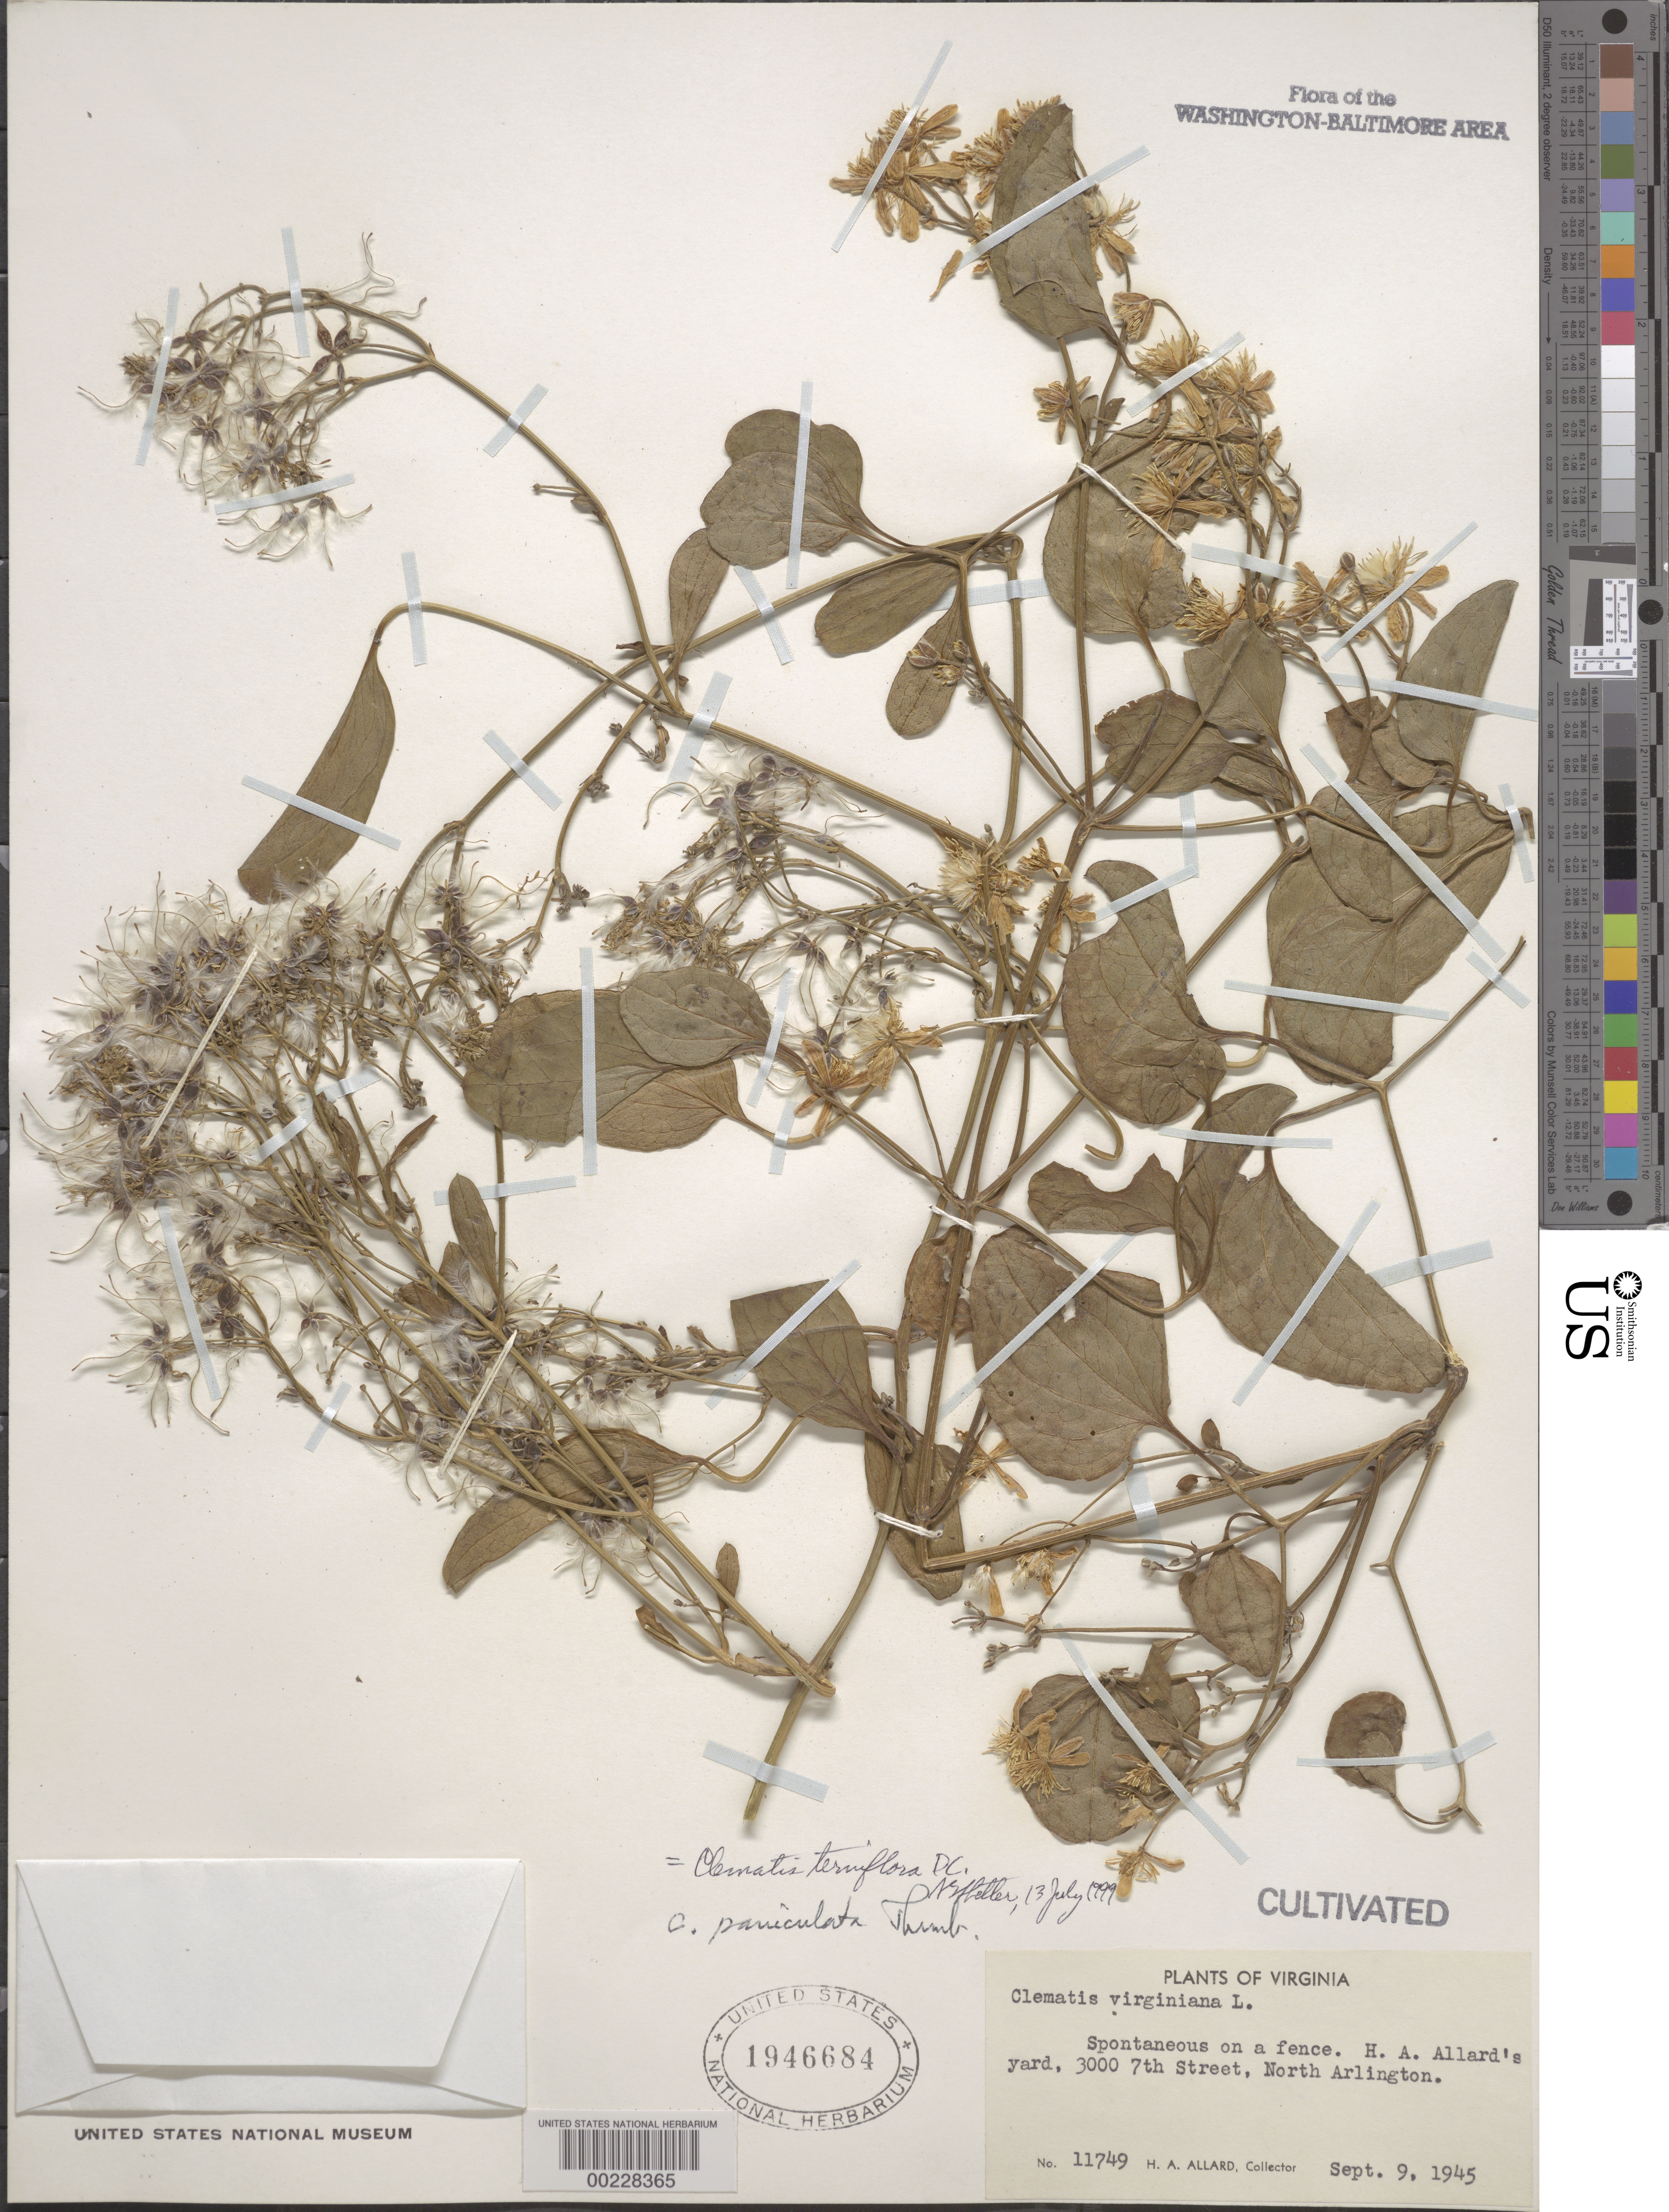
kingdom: Plantae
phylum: Tracheophyta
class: Magnoliopsida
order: Ranunculales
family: Ranunculaceae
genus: Clematis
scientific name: Clematis terniflora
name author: DC.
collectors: H. A. Allard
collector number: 11749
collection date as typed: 09 Sep 1945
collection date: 1945-09-09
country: United States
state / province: Virginia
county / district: Arlington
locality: Arlington, 3000 7th St N, H.A. Allard's Yard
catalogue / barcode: US 1946684